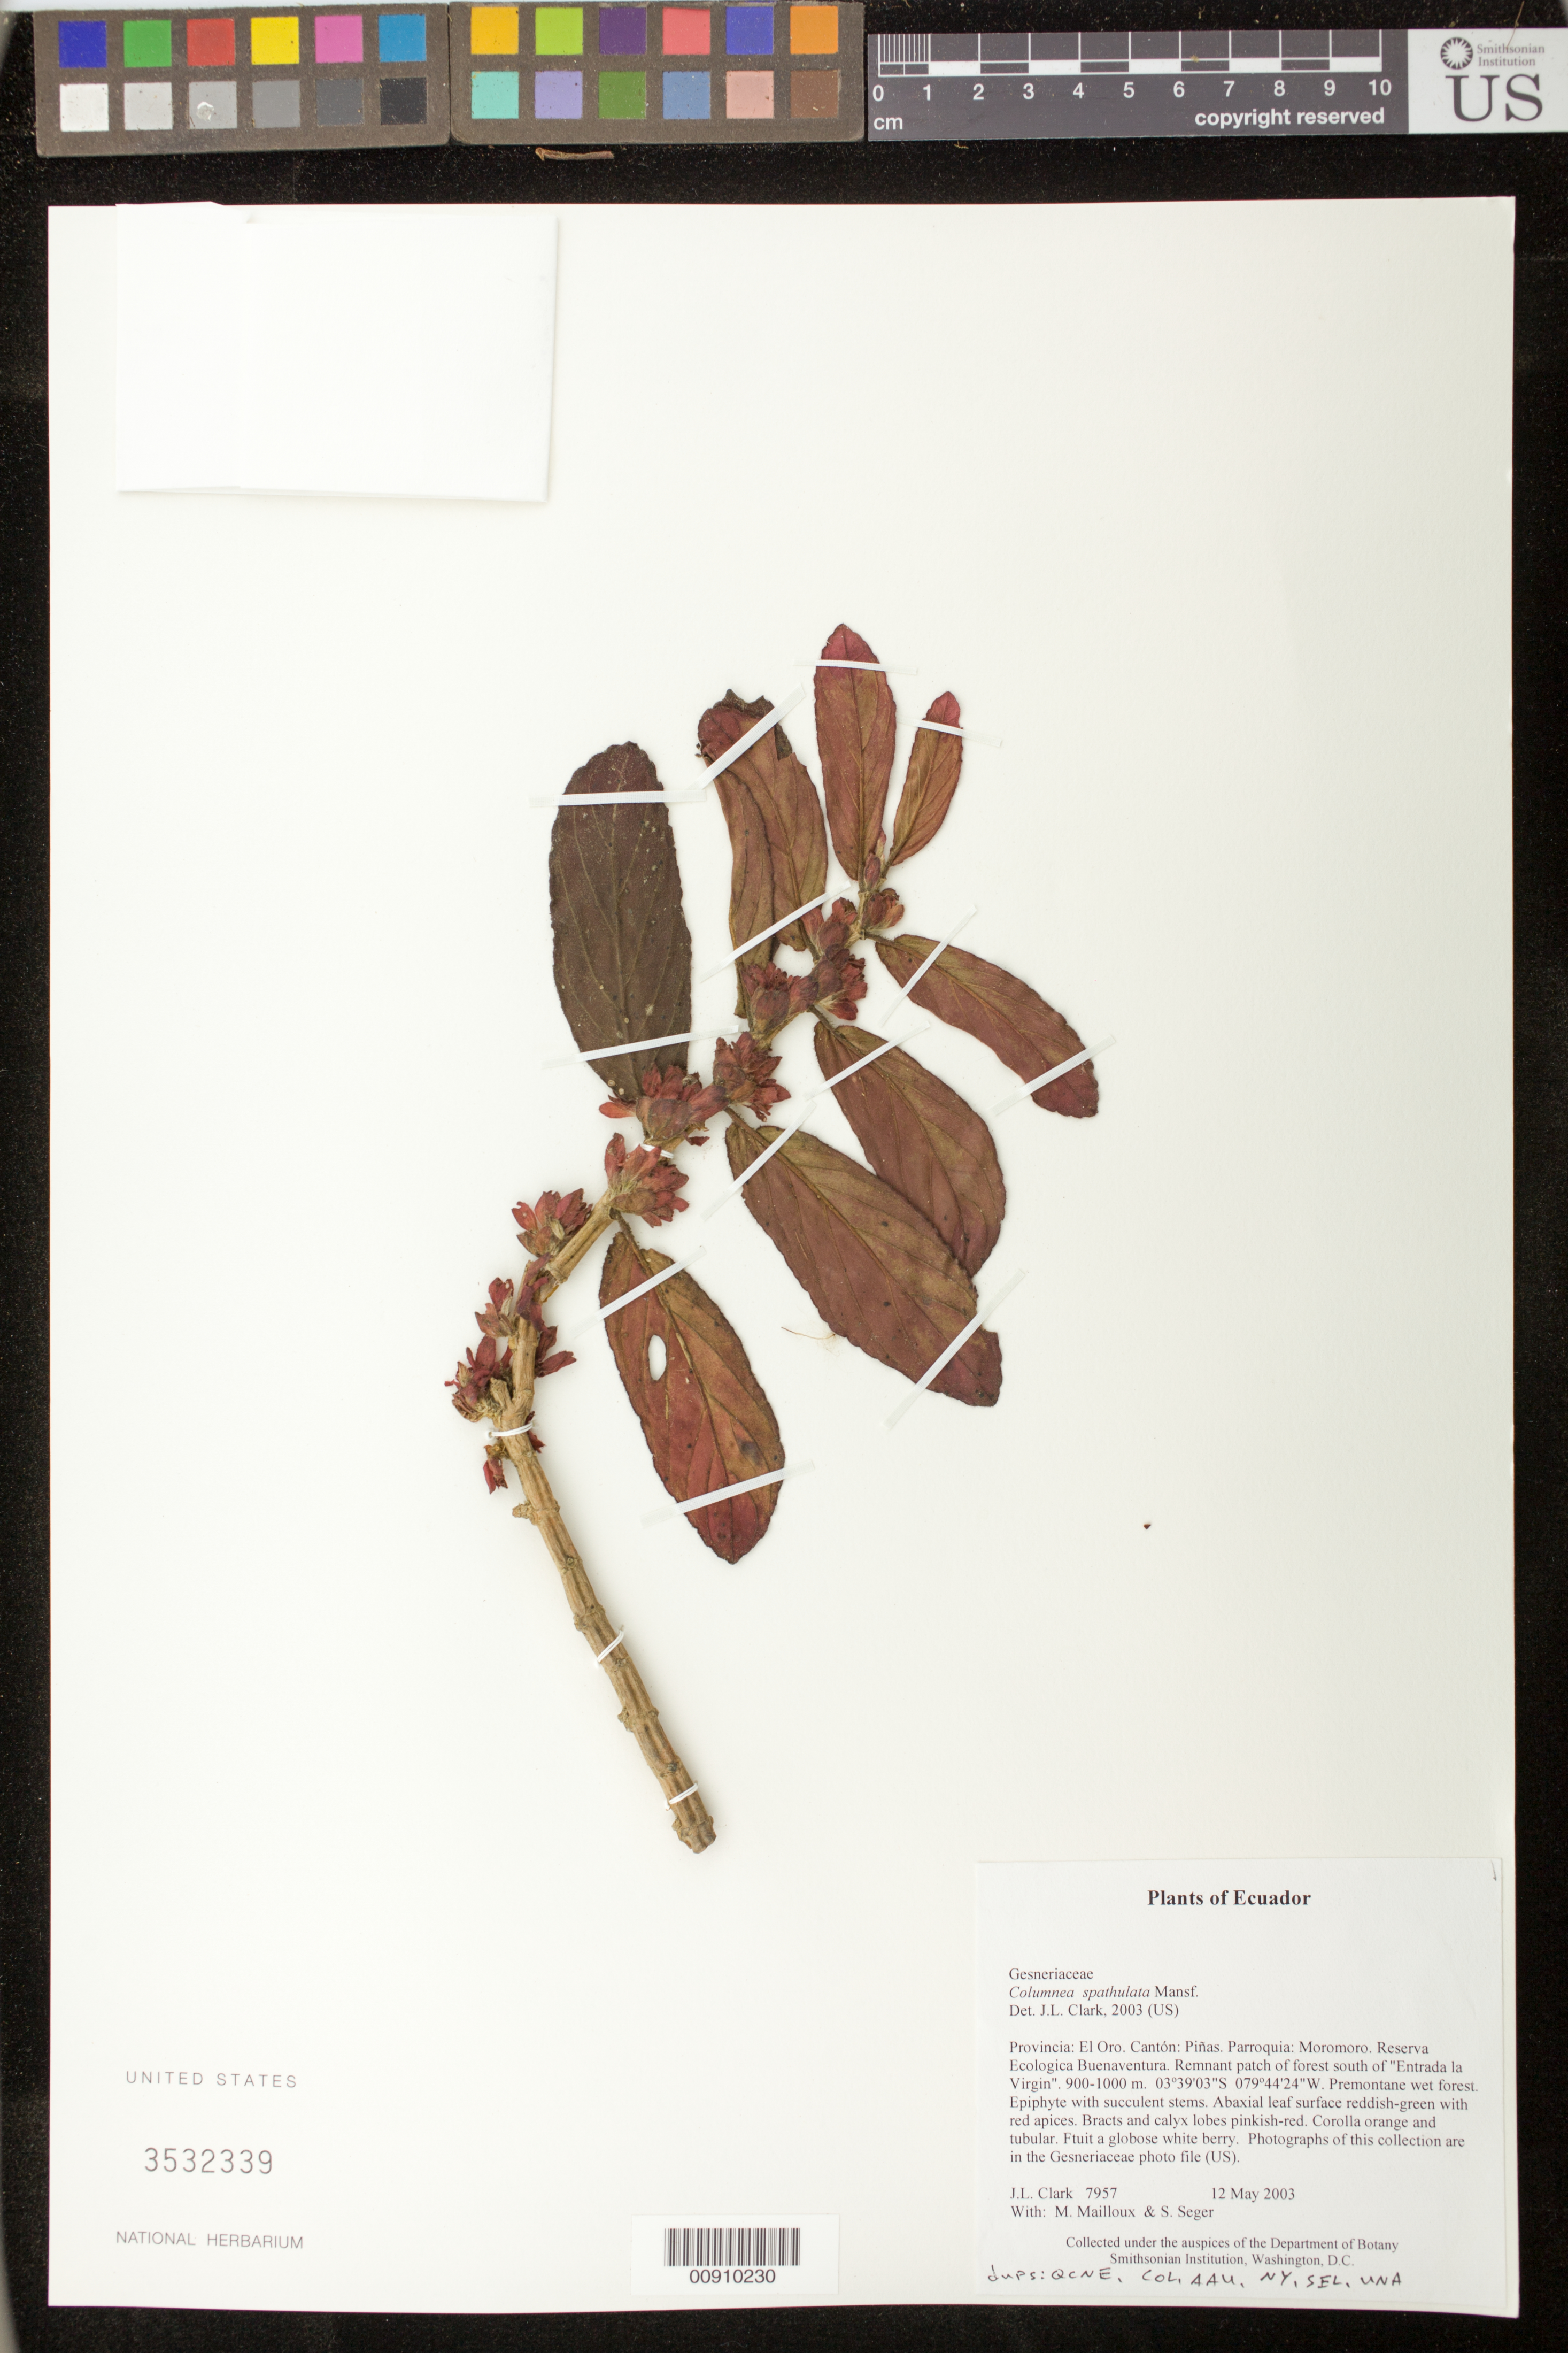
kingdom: Plantae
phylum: Tracheophyta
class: Magnoliopsida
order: Lamiales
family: Gesneriaceae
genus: Columnea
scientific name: Columnea spathulata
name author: Mansf.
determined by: Clark, J. L., (SEL), The Marie Selby Botanical Garden (UNITED STATES)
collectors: J. L. Clark, M. Mailloux & S. Seger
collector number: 7957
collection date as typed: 12 May 2003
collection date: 2003-05-12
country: Ecuador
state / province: El Oro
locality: Piñas. Parroquia: Moromoro. Reserva Ecologica Buenaventura. Remnant patch of forest south of "Entrada la Virgin"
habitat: Premontane wet forest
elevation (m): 900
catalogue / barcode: US 3532339